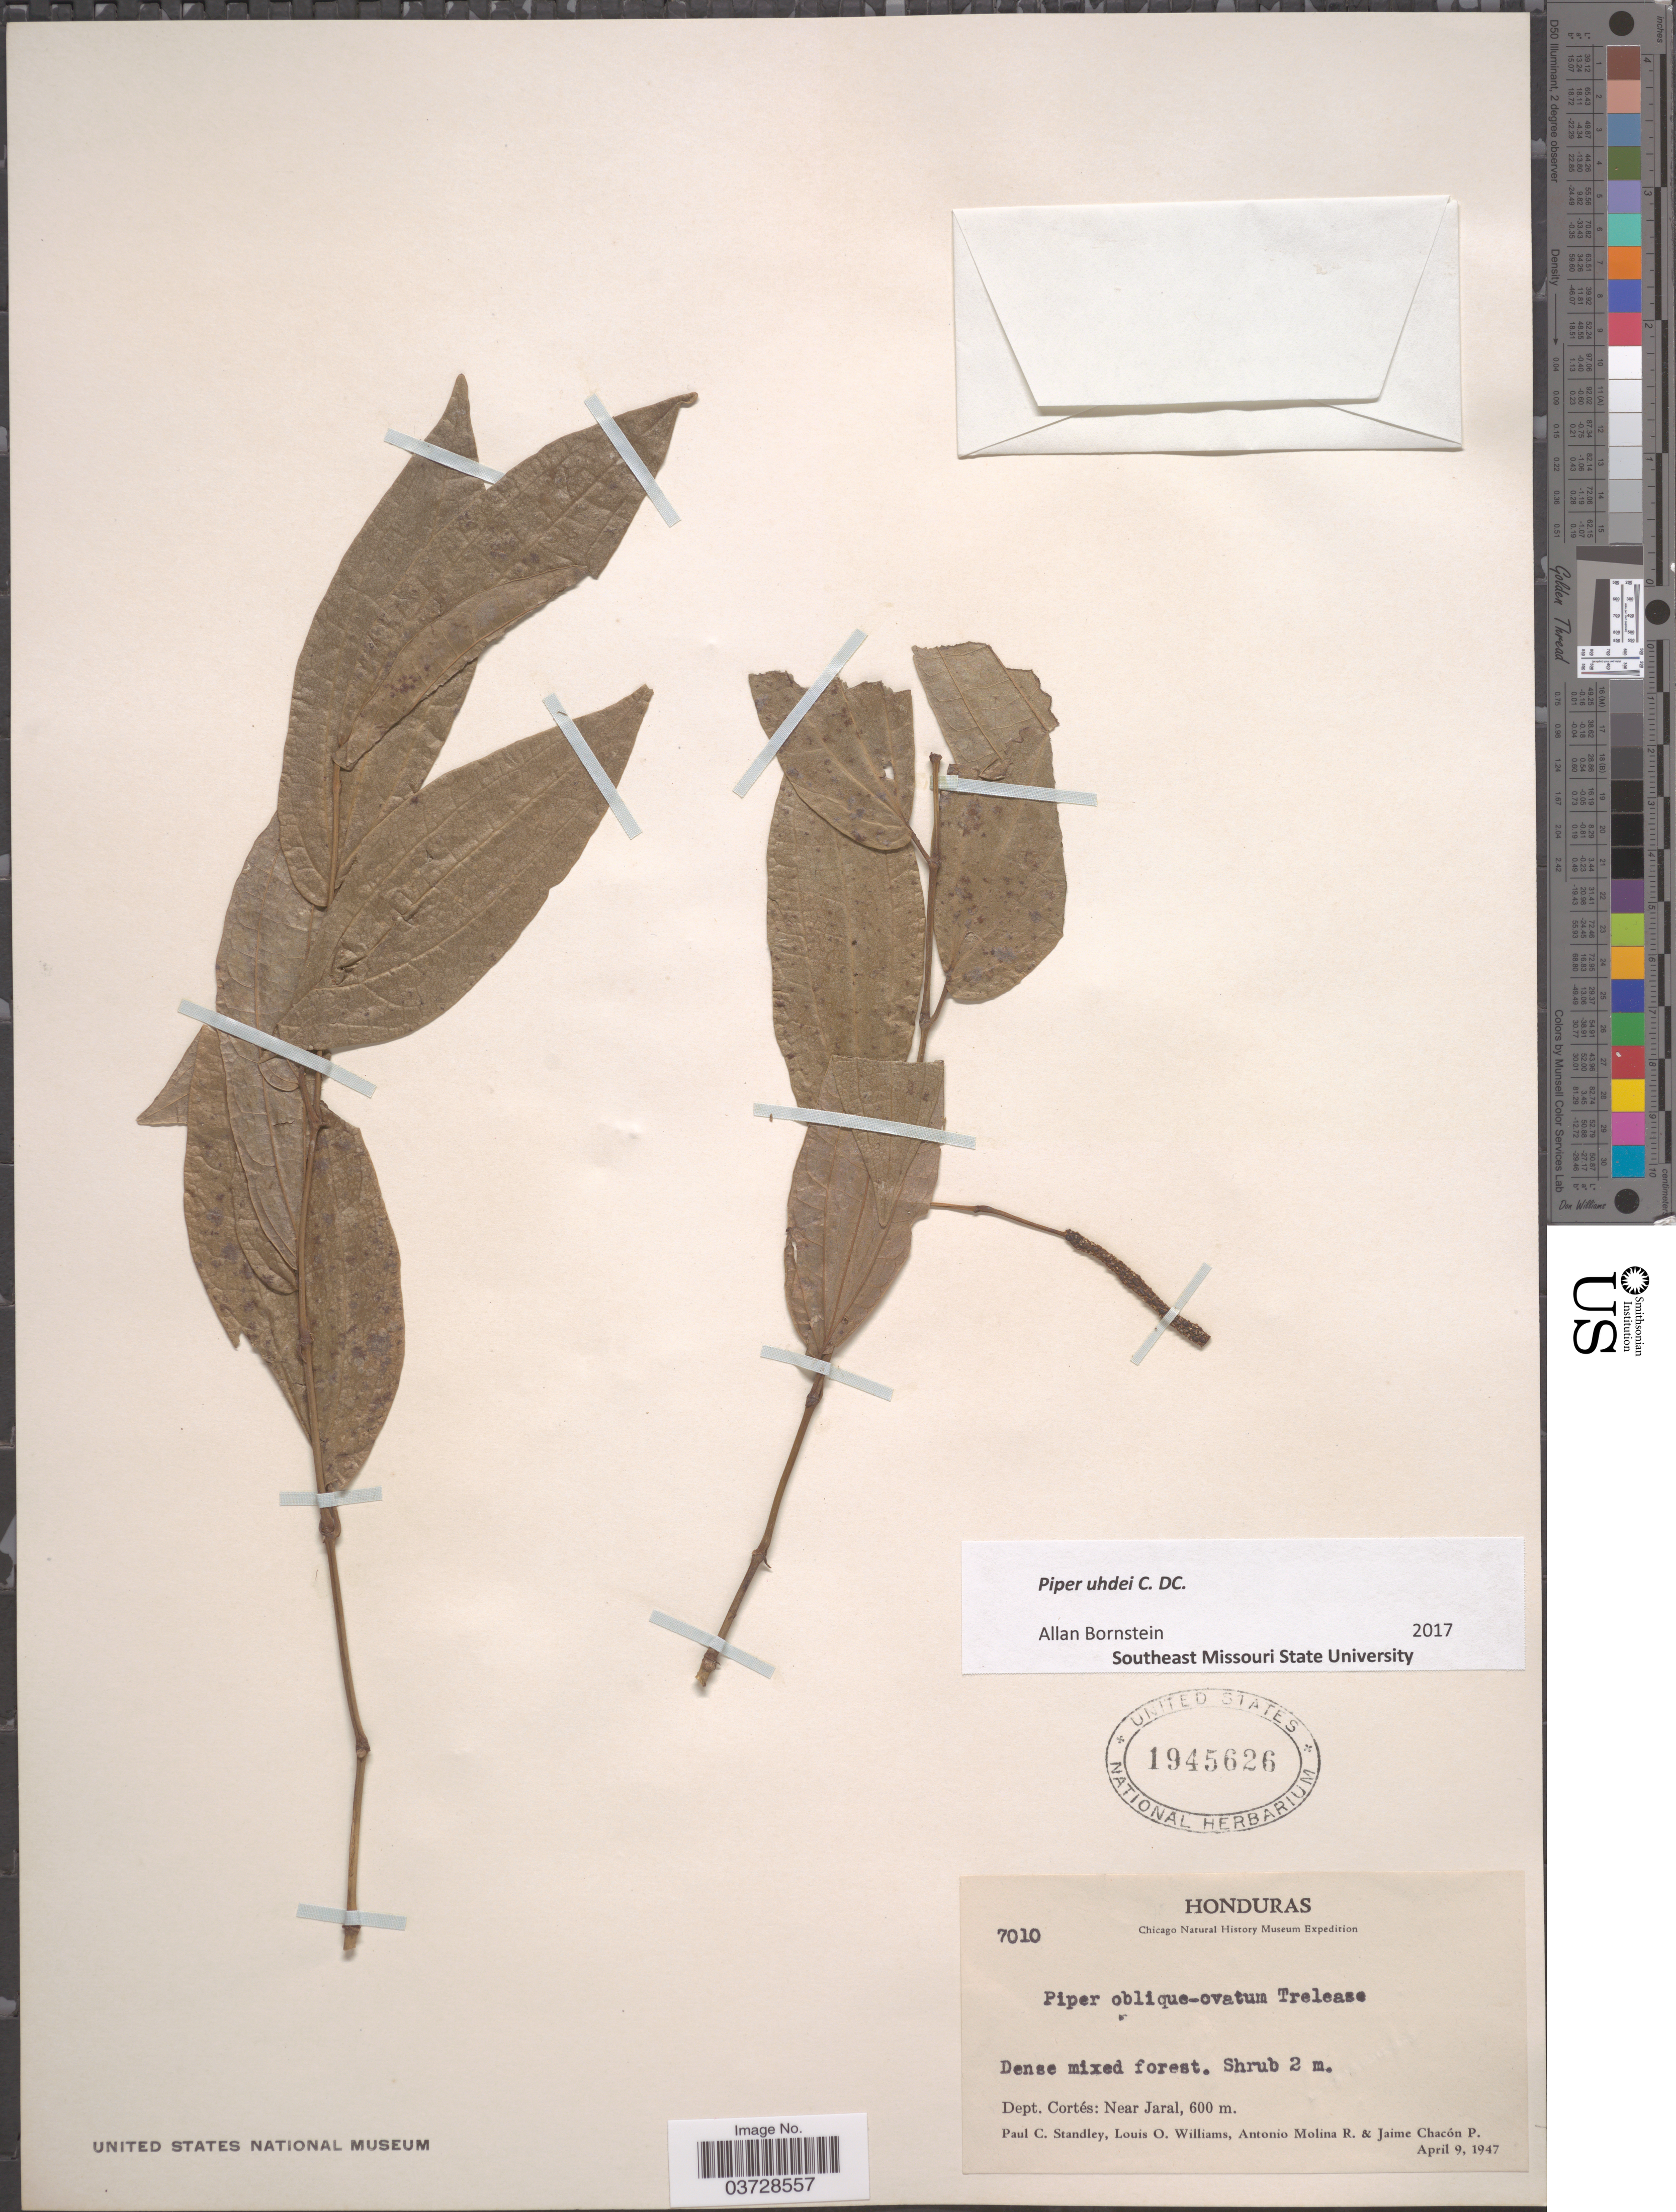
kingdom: Plantae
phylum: Tracheophyta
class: Magnoliopsida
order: Piperales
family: Piperaceae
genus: Piper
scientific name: Piper uhdei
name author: C. DC.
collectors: P. C. Standley, L. O. Williams, A. Molina R. & J. Chacon P.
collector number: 7010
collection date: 1947-04-09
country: Honduras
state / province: Cortes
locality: Dept. Cortés: Near Jaral.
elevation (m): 600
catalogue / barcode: US 1945626